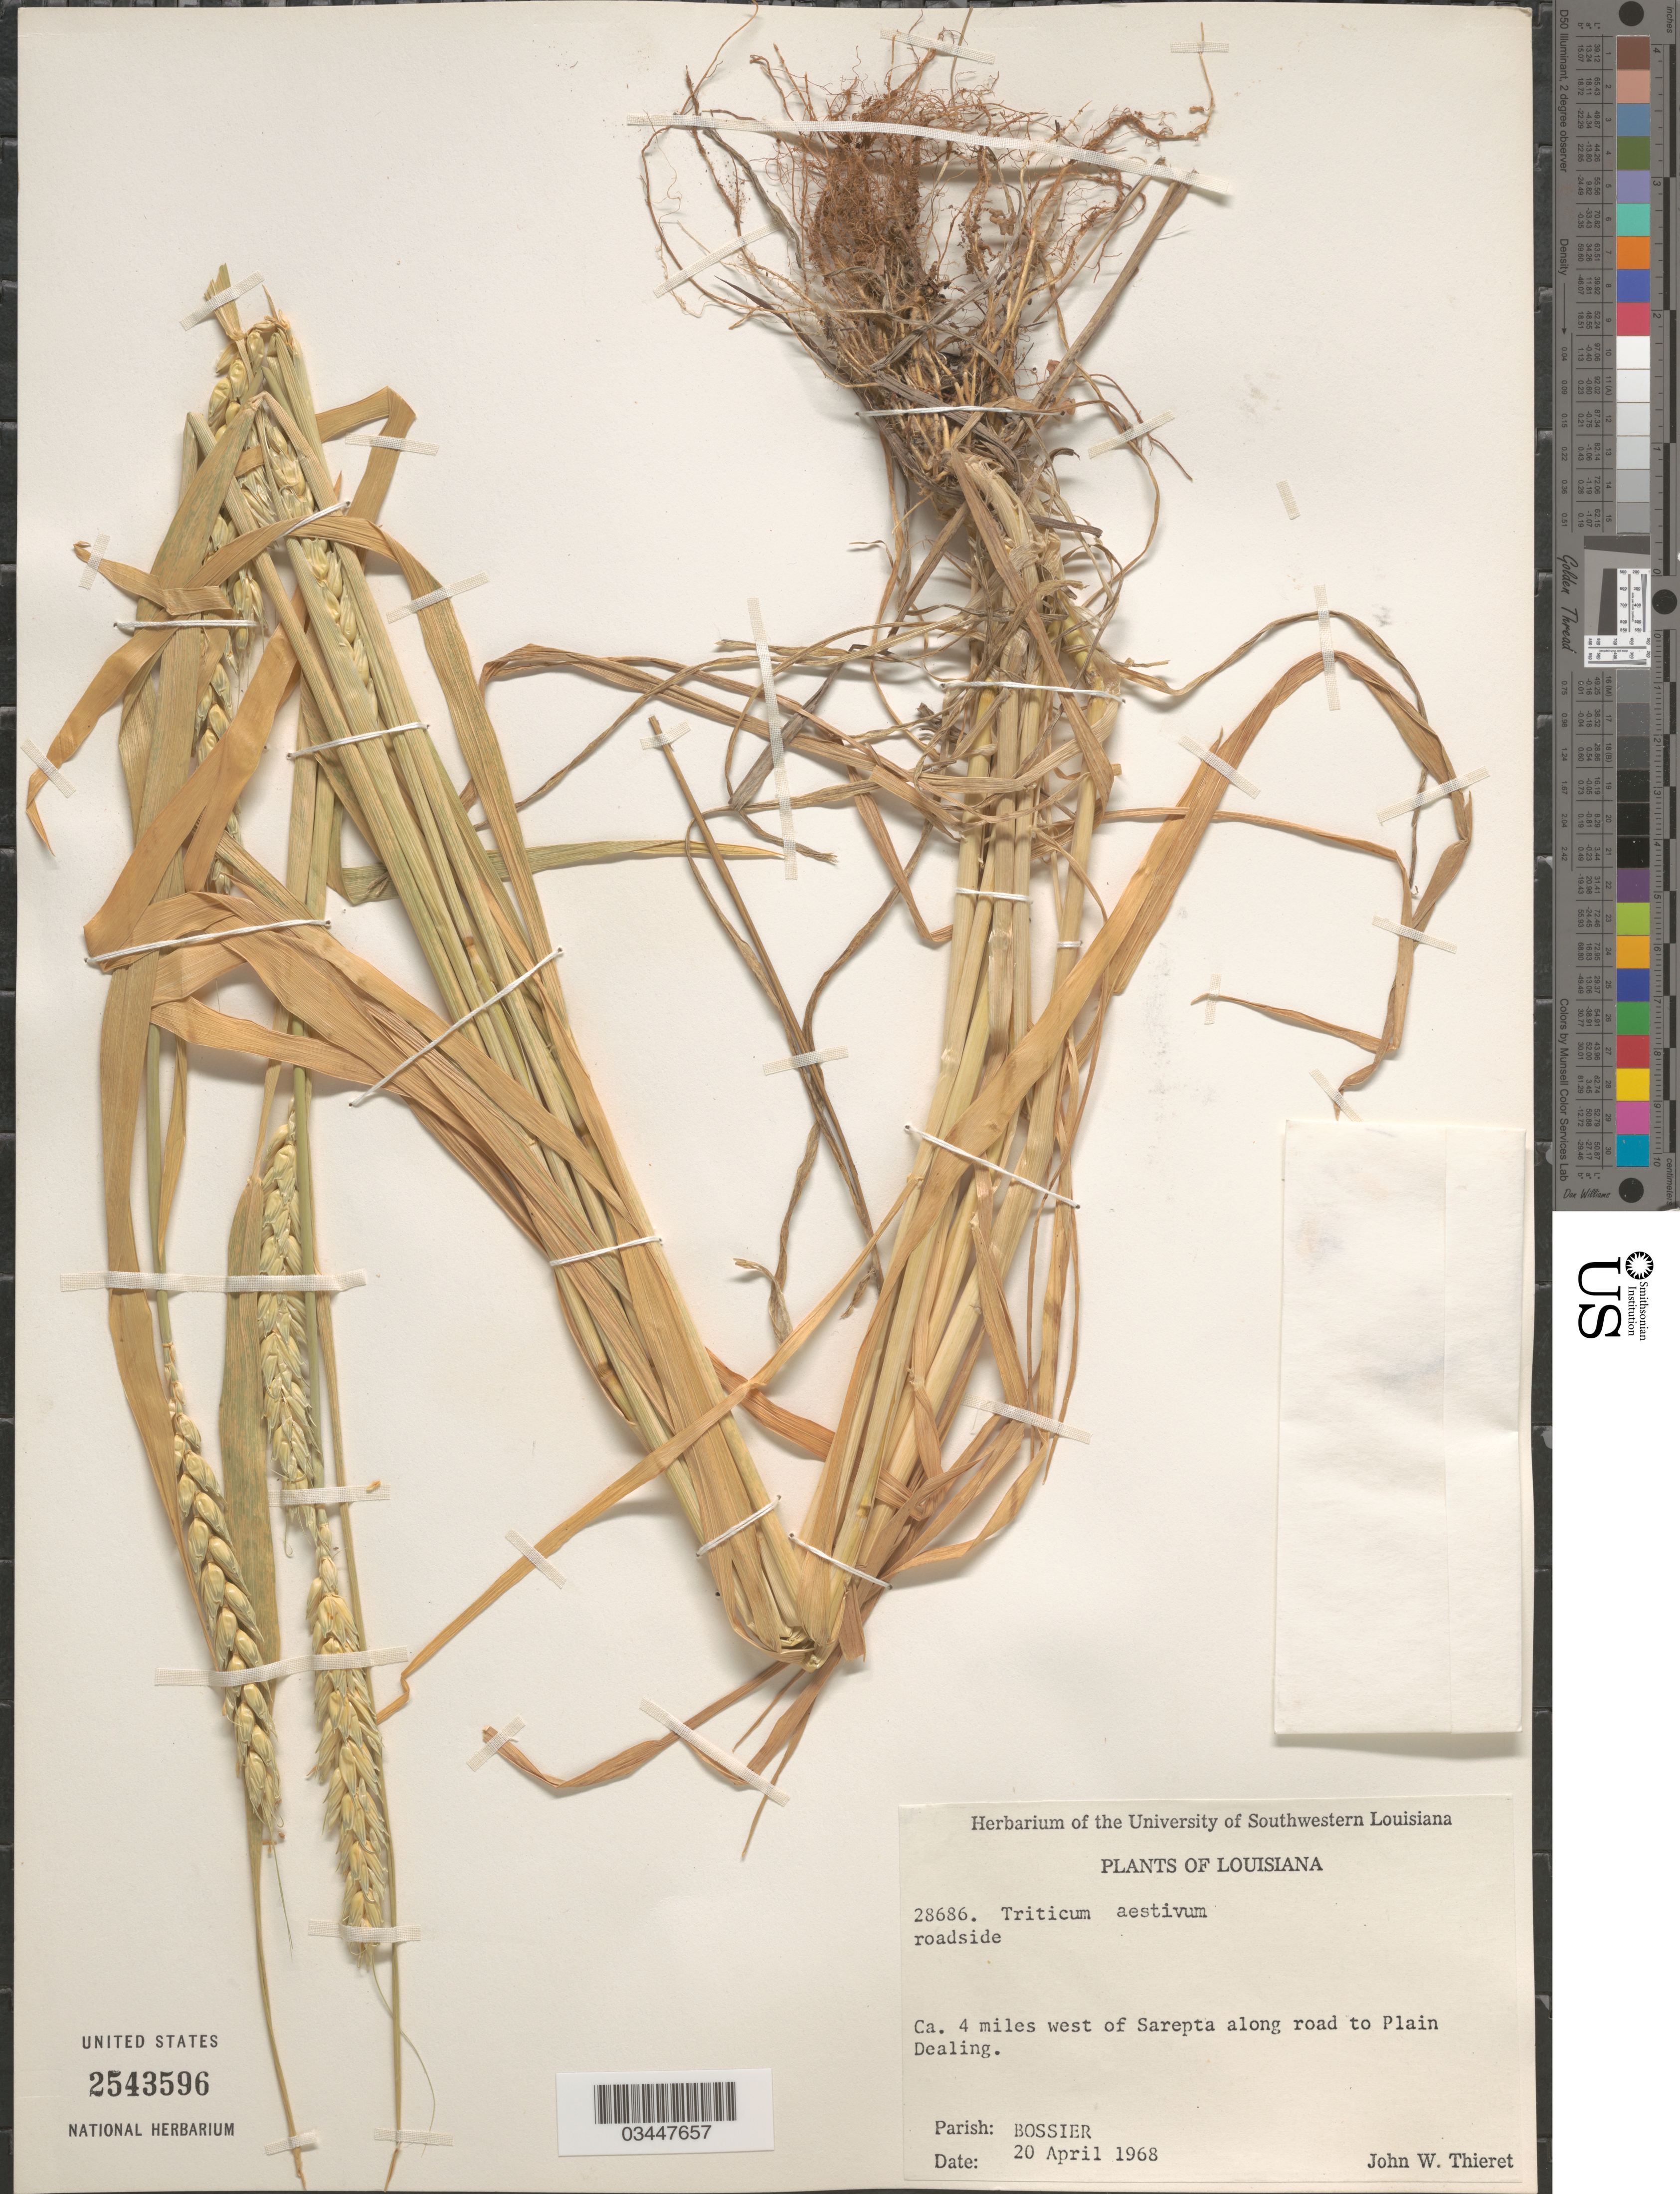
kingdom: Plantae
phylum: Tracheophyta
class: Liliopsida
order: Poales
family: Poaceae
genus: Triticum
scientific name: Triticum aestivum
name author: L.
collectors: J. W. Thieret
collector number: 28686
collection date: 1968-04-20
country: United States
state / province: Louisiana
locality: Ca. 4 miles west of Sarepta along road to Plain Dealing. Parish: Bossier.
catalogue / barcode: US 2543596